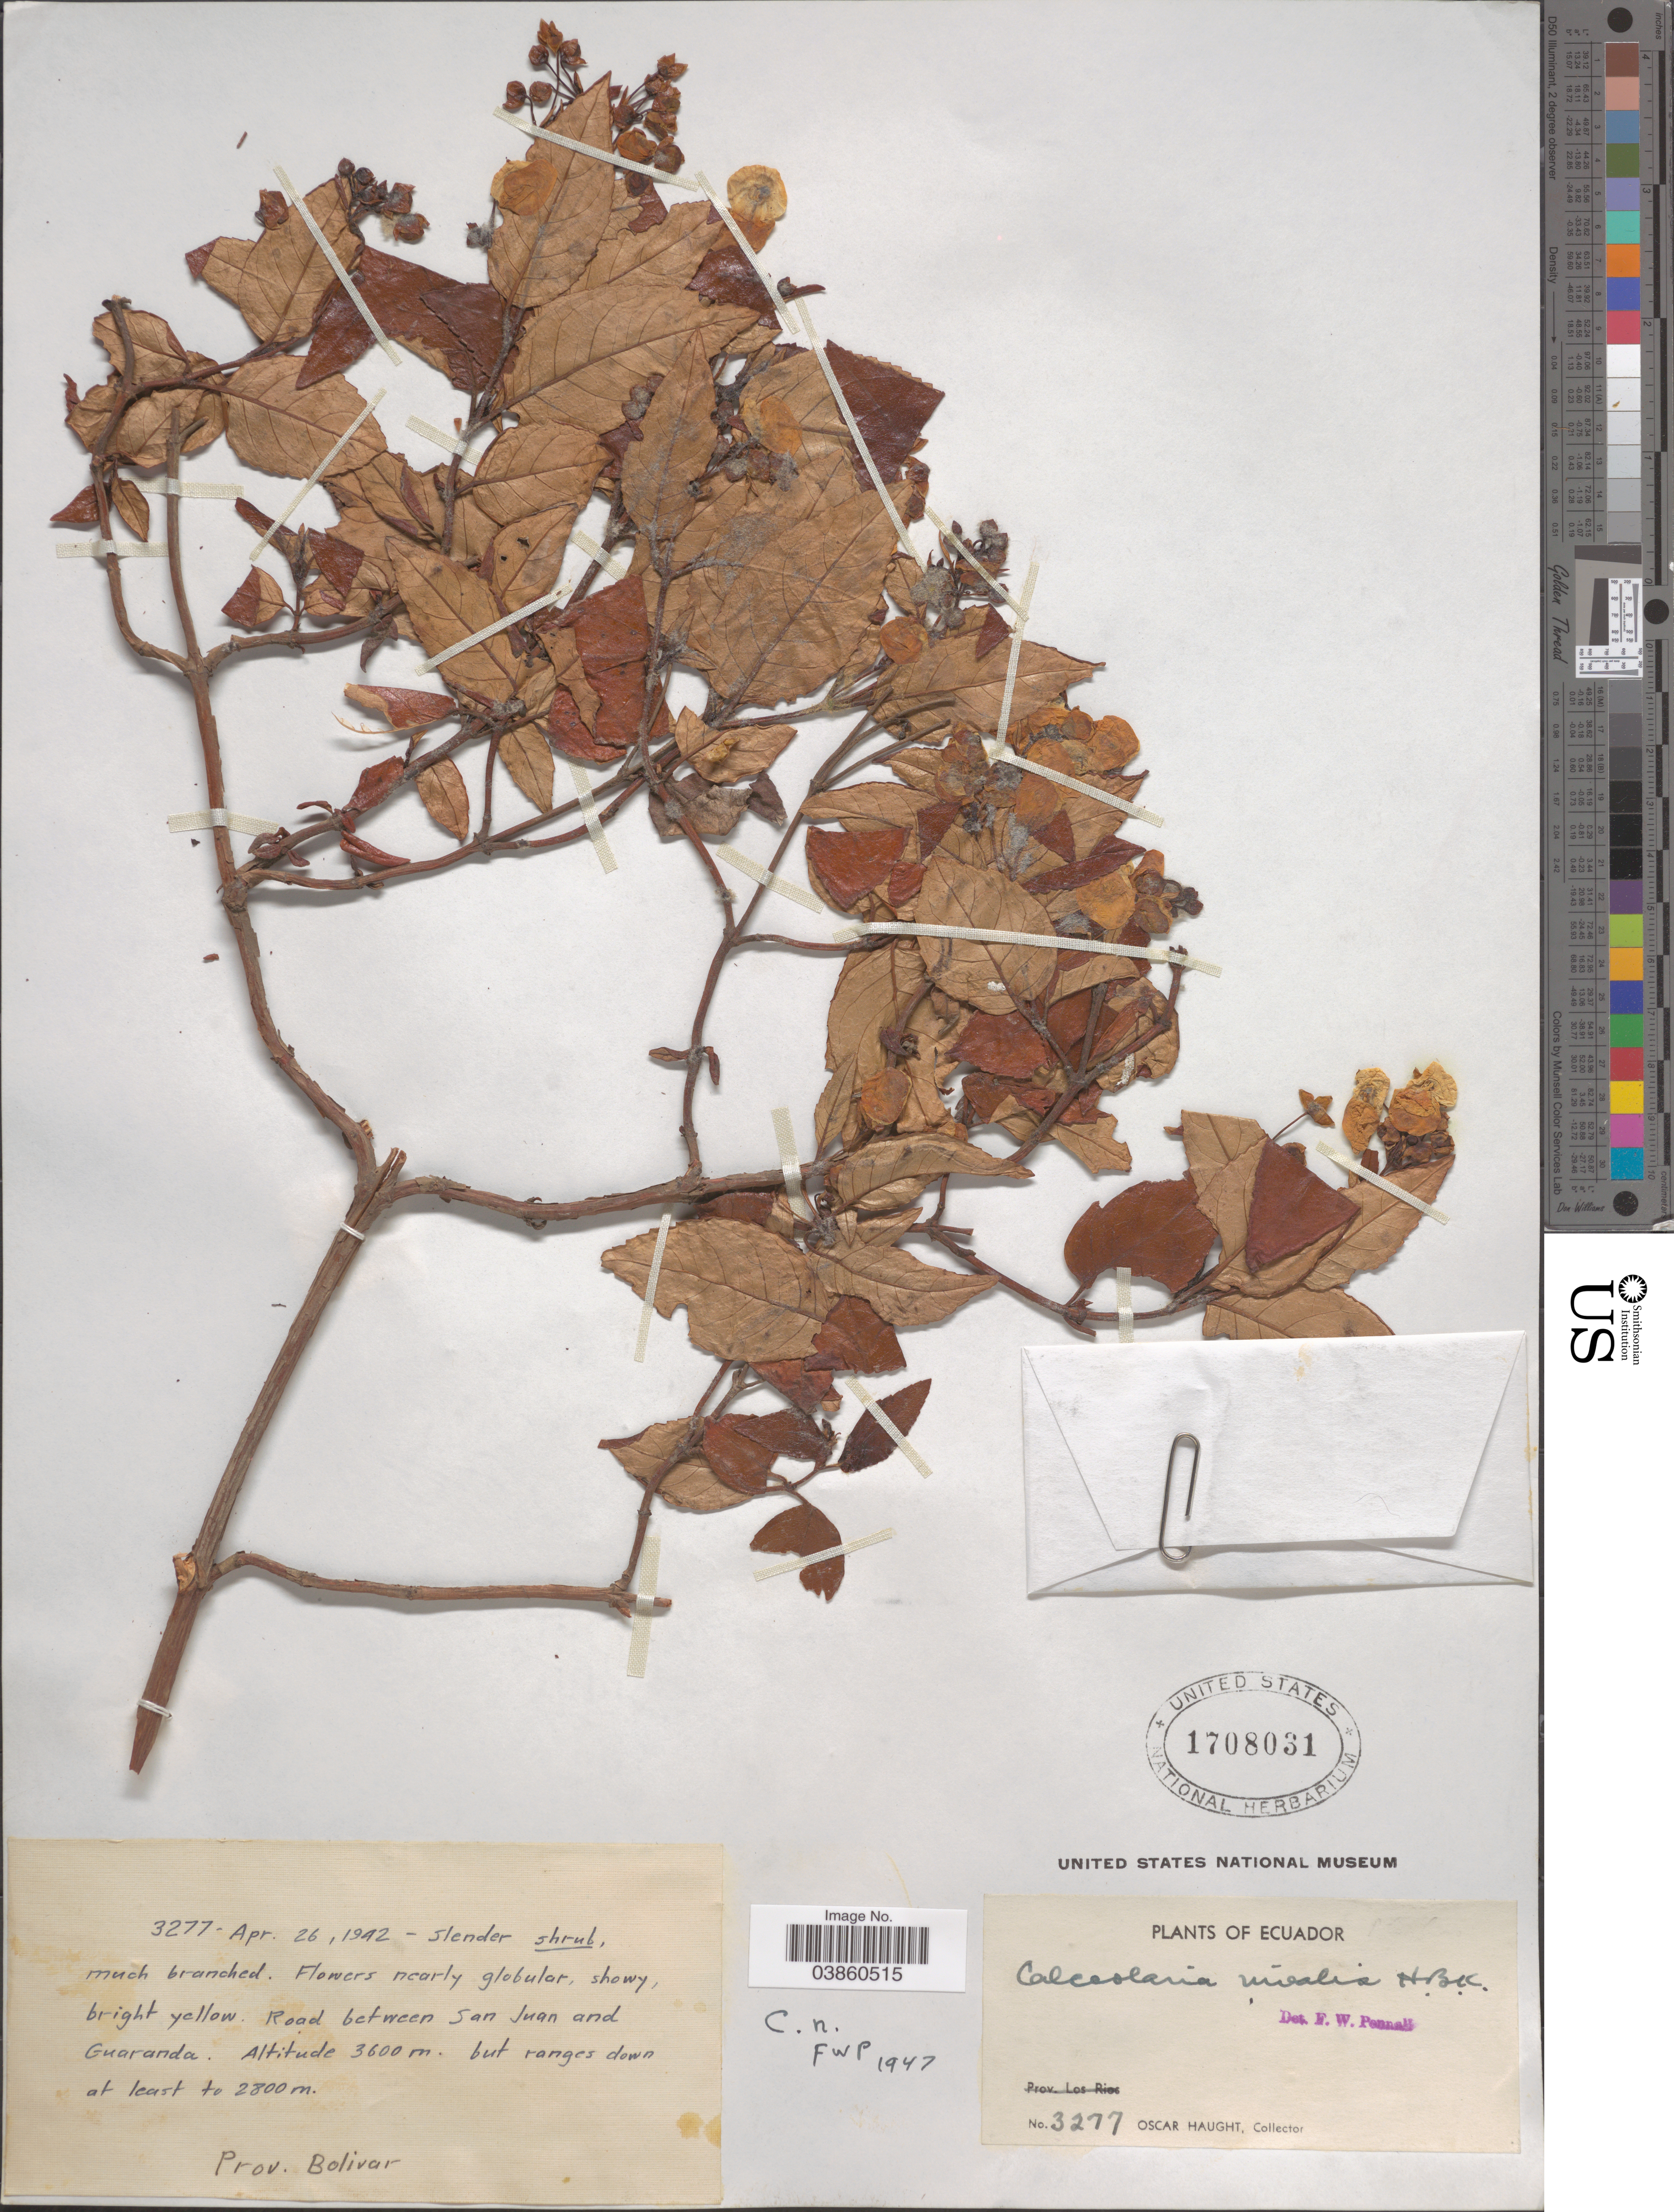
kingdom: Plantae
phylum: Tracheophyta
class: Magnoliopsida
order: Lamiales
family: Calceolariaceae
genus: Calceolaria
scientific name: Calceolaria nivalis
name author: Kunth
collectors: O. L. Haught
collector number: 3277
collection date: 1942-04-26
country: Ecuador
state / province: Bolívar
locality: Road between San Juan and Guaranda.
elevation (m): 3600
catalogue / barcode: US 1708031